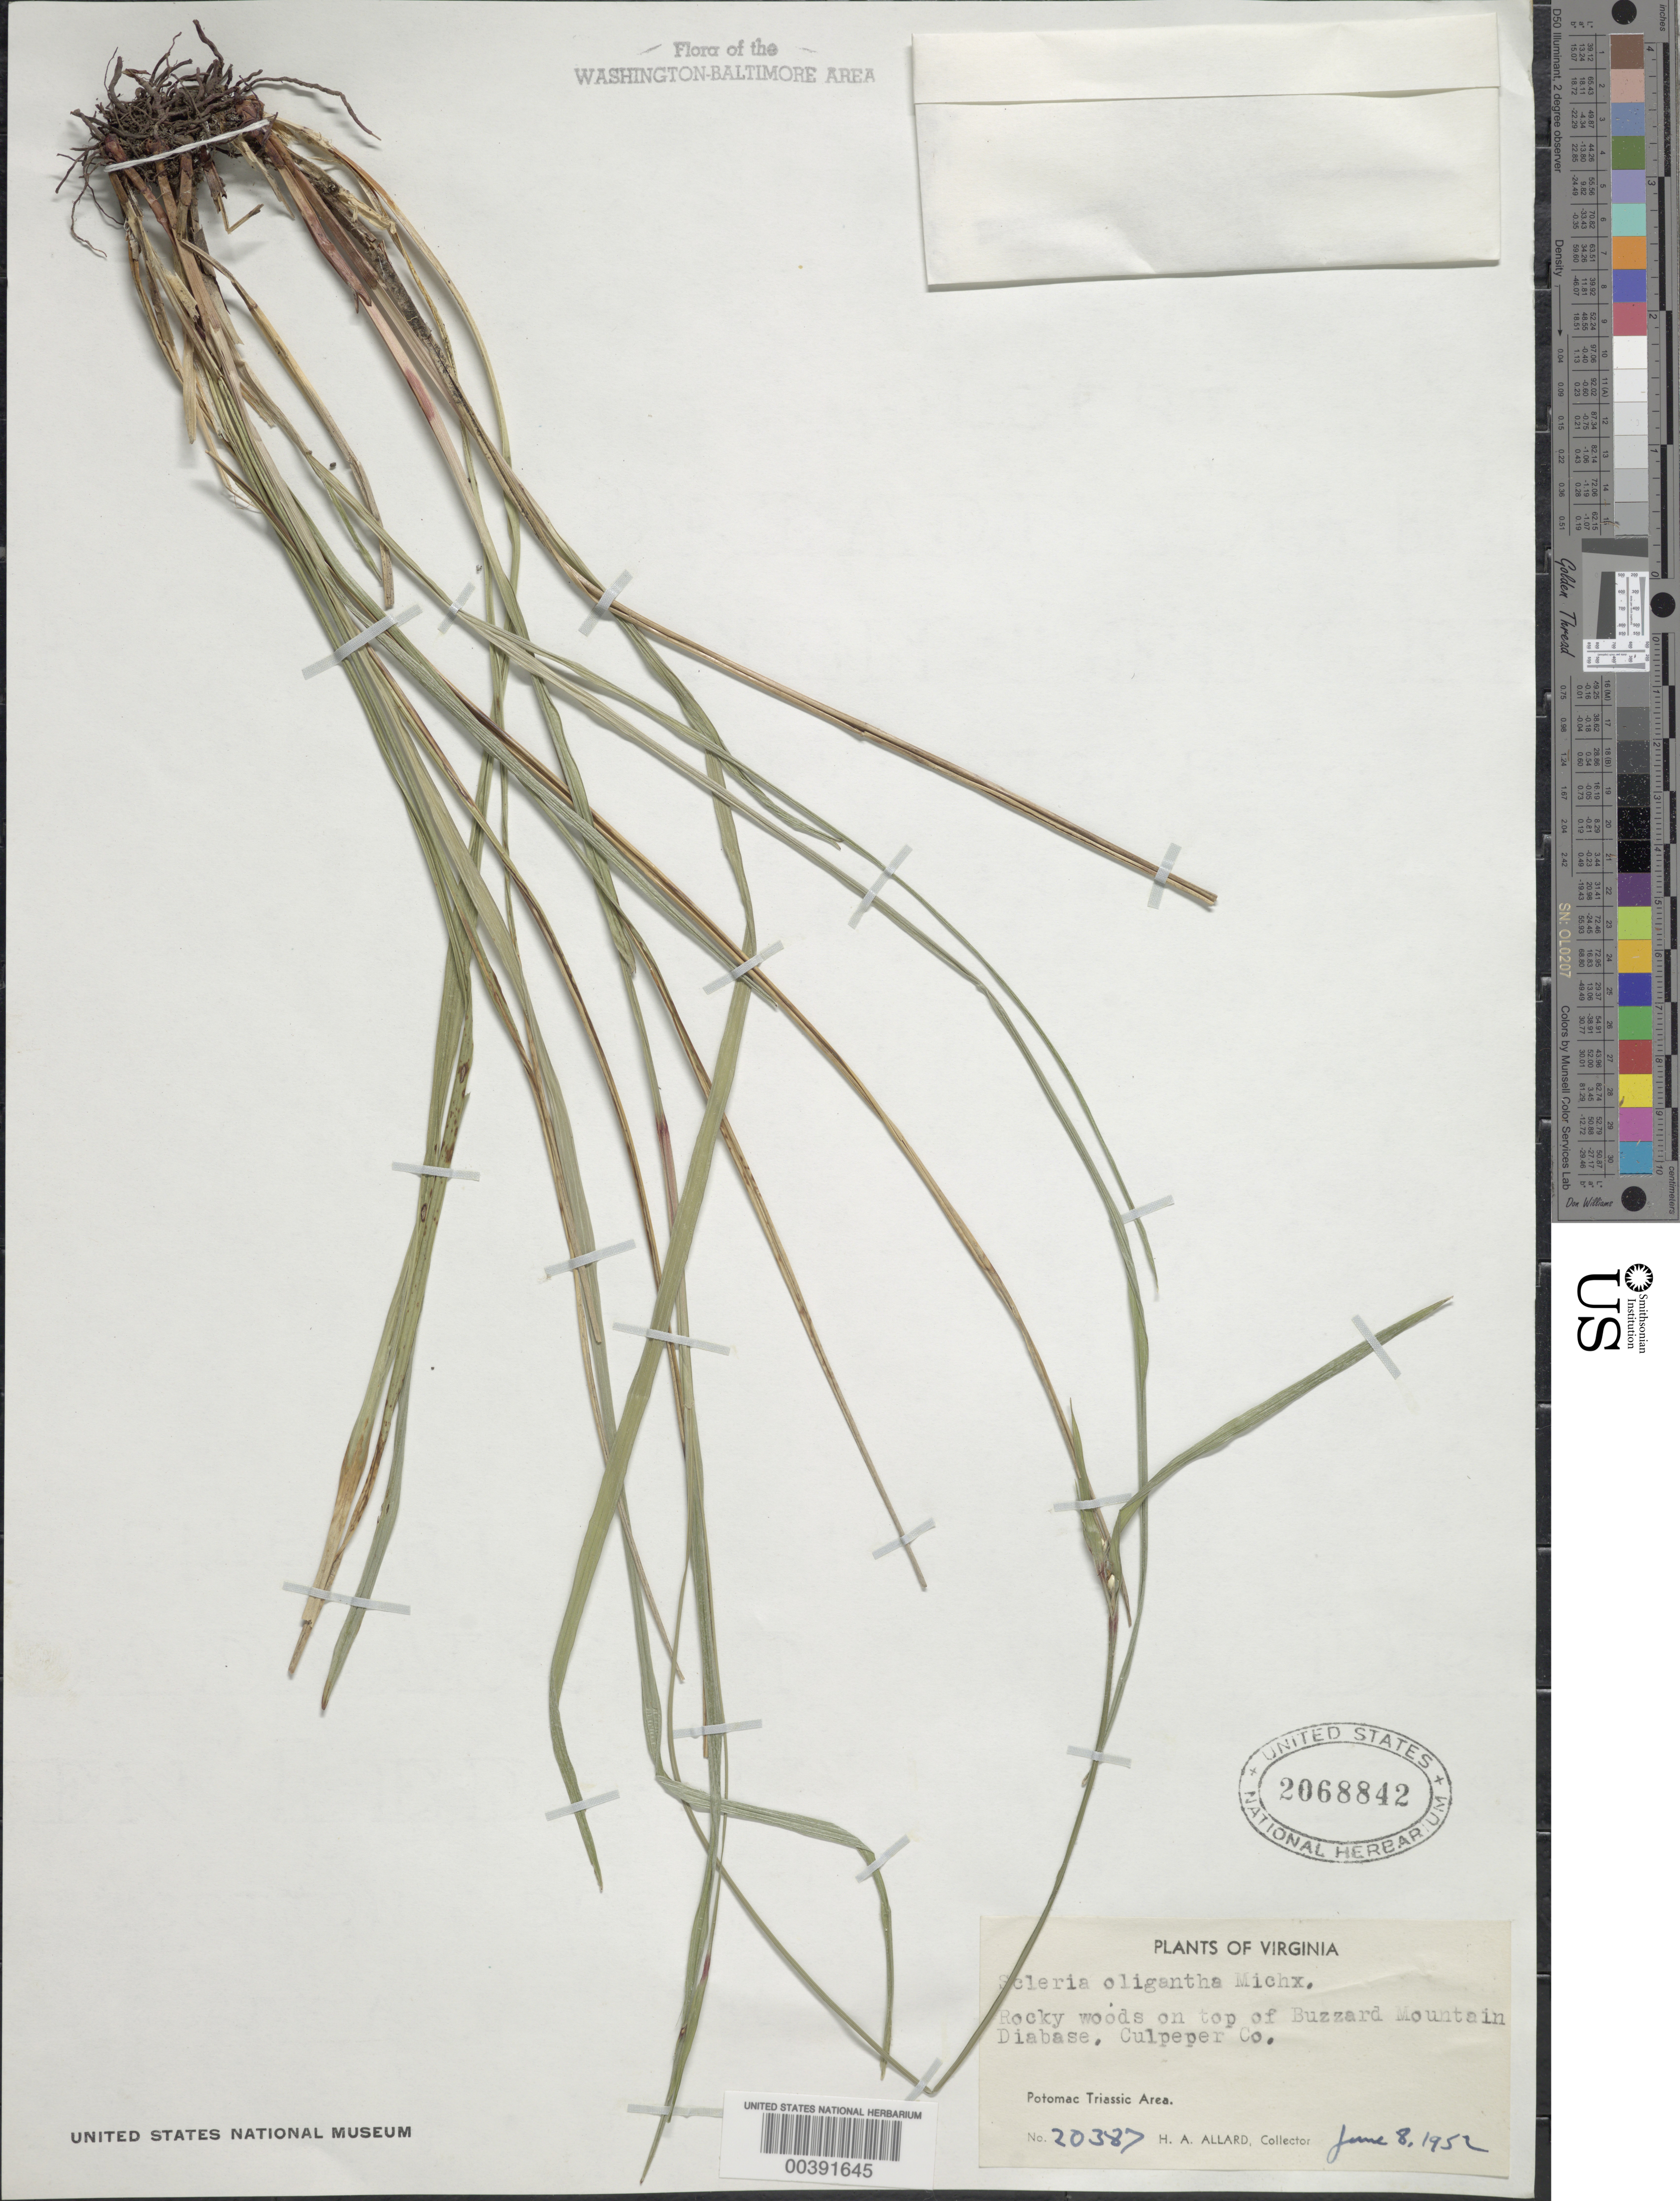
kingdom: Plantae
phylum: Tracheophyta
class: Liliopsida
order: Poales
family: Cyperaceae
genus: Scleria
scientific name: Scleria oligantha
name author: Michx.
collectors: H. A. Allard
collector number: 20387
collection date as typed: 08 Jun 1952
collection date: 1952-06-08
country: United States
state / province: Virginia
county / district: Culpeper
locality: Buzzard Mountain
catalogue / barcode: US 2068842